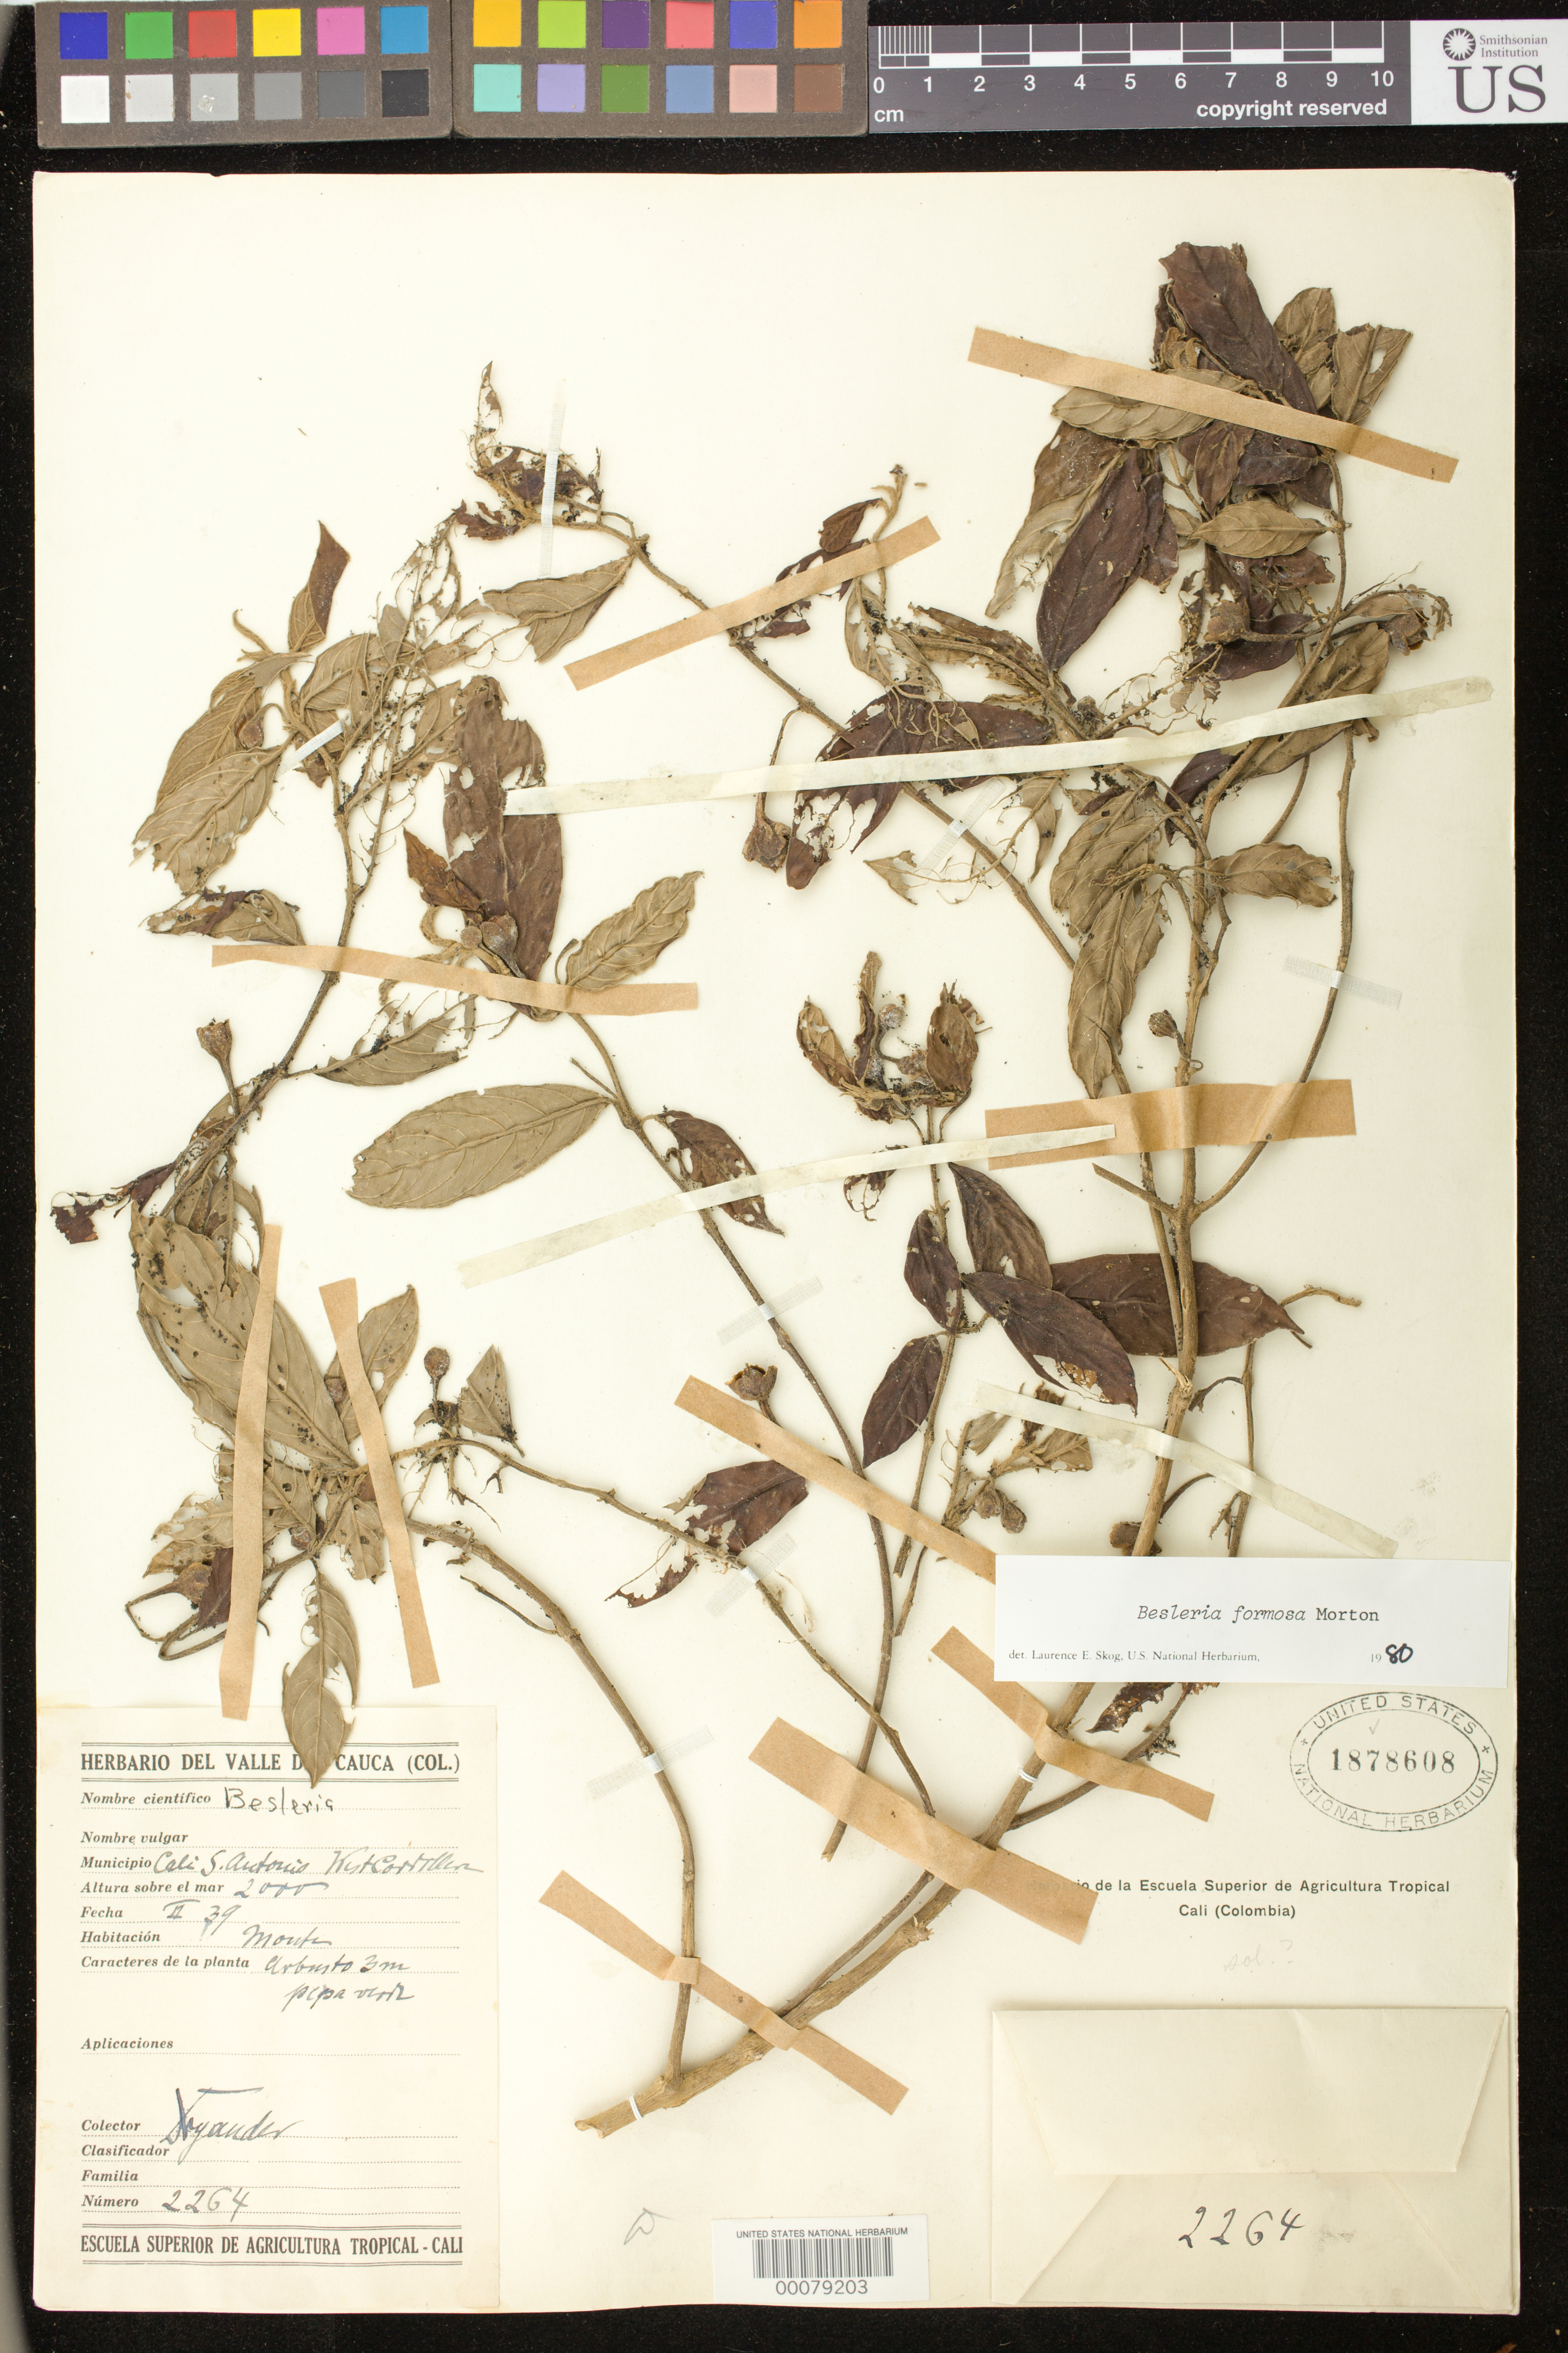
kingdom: Plantae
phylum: Tracheophyta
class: Magnoliopsida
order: Lamiales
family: Gesneriaceae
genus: Besleria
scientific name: Besleria amabilis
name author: C.V. Morton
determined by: Skog, Laurence E.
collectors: E. I. Dryander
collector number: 2264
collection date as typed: Feb 1939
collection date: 1939-02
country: Colombia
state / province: Valle del Cauca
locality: Cali, S. Antonio, west cordillera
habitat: Mountain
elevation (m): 2000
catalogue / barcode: US 1878608